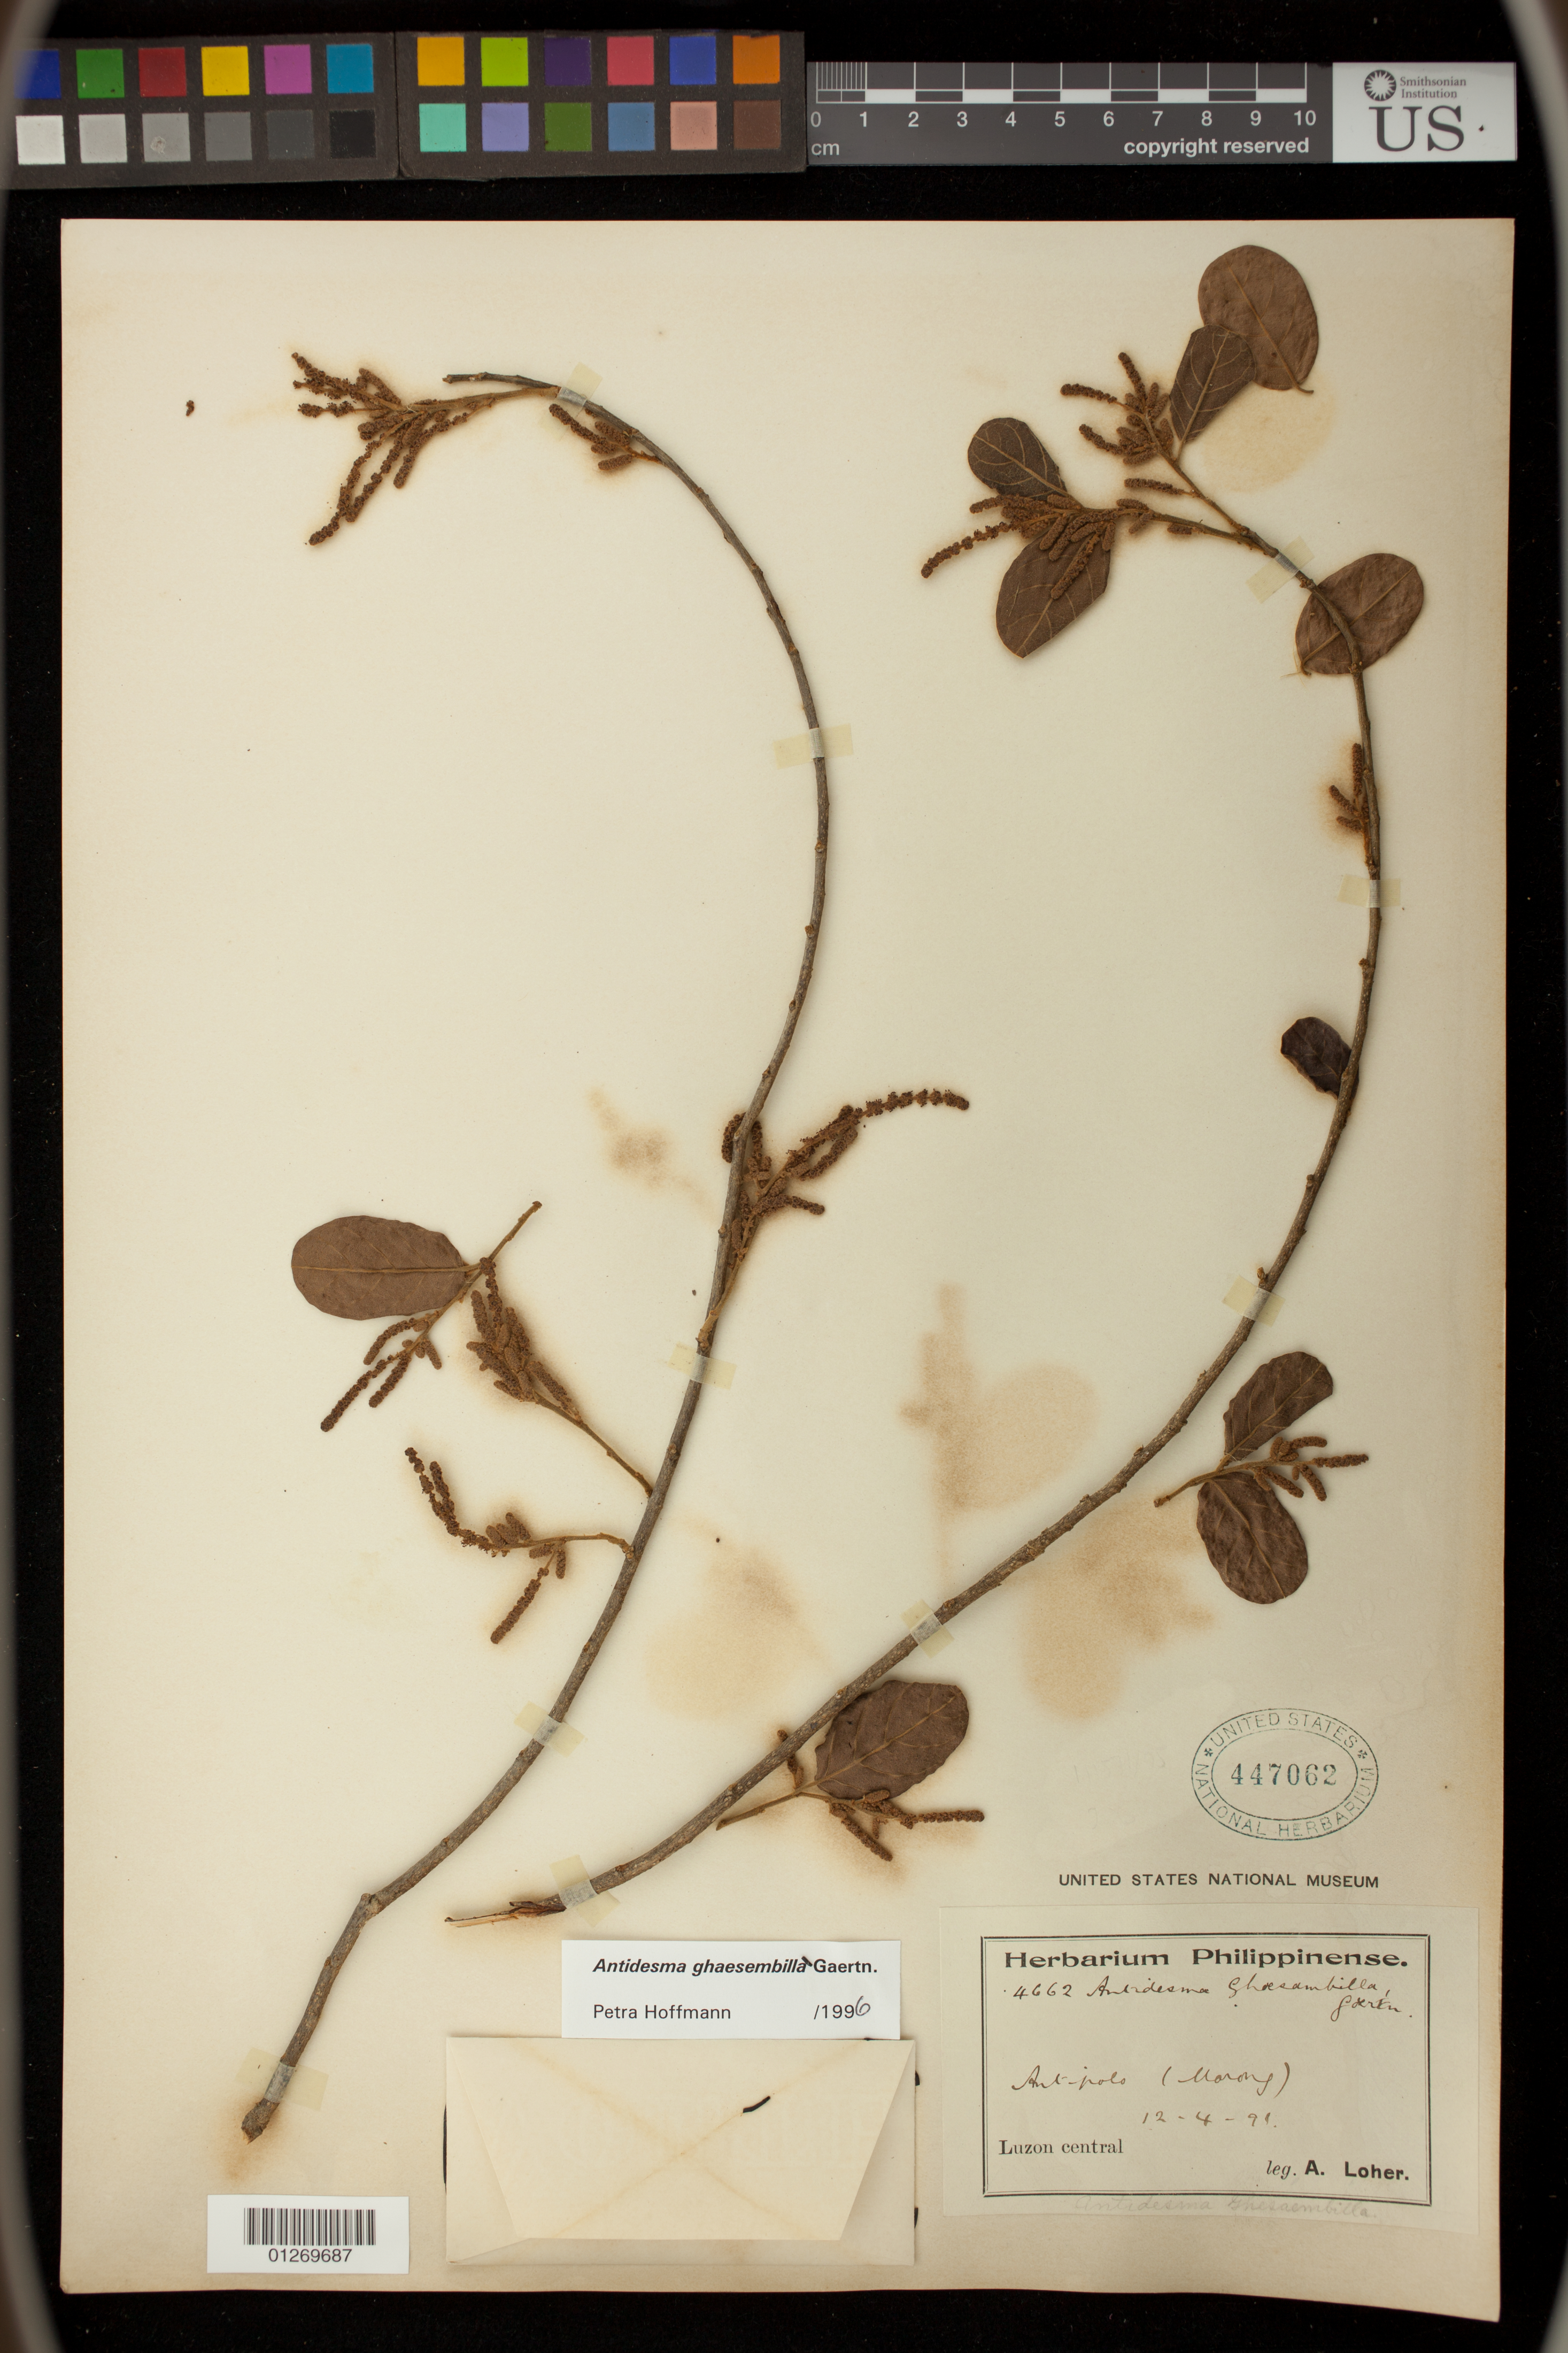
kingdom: Plantae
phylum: Tracheophyta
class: Magnoliopsida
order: Malpighiales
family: Phyllanthaceae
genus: Antidesma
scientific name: Antidesma ghaesembilla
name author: Gaertn.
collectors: A. Loher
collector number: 4662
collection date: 1991-04-12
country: Philippines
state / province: Central Luzon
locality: Antipolo (Morong)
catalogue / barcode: US 447062